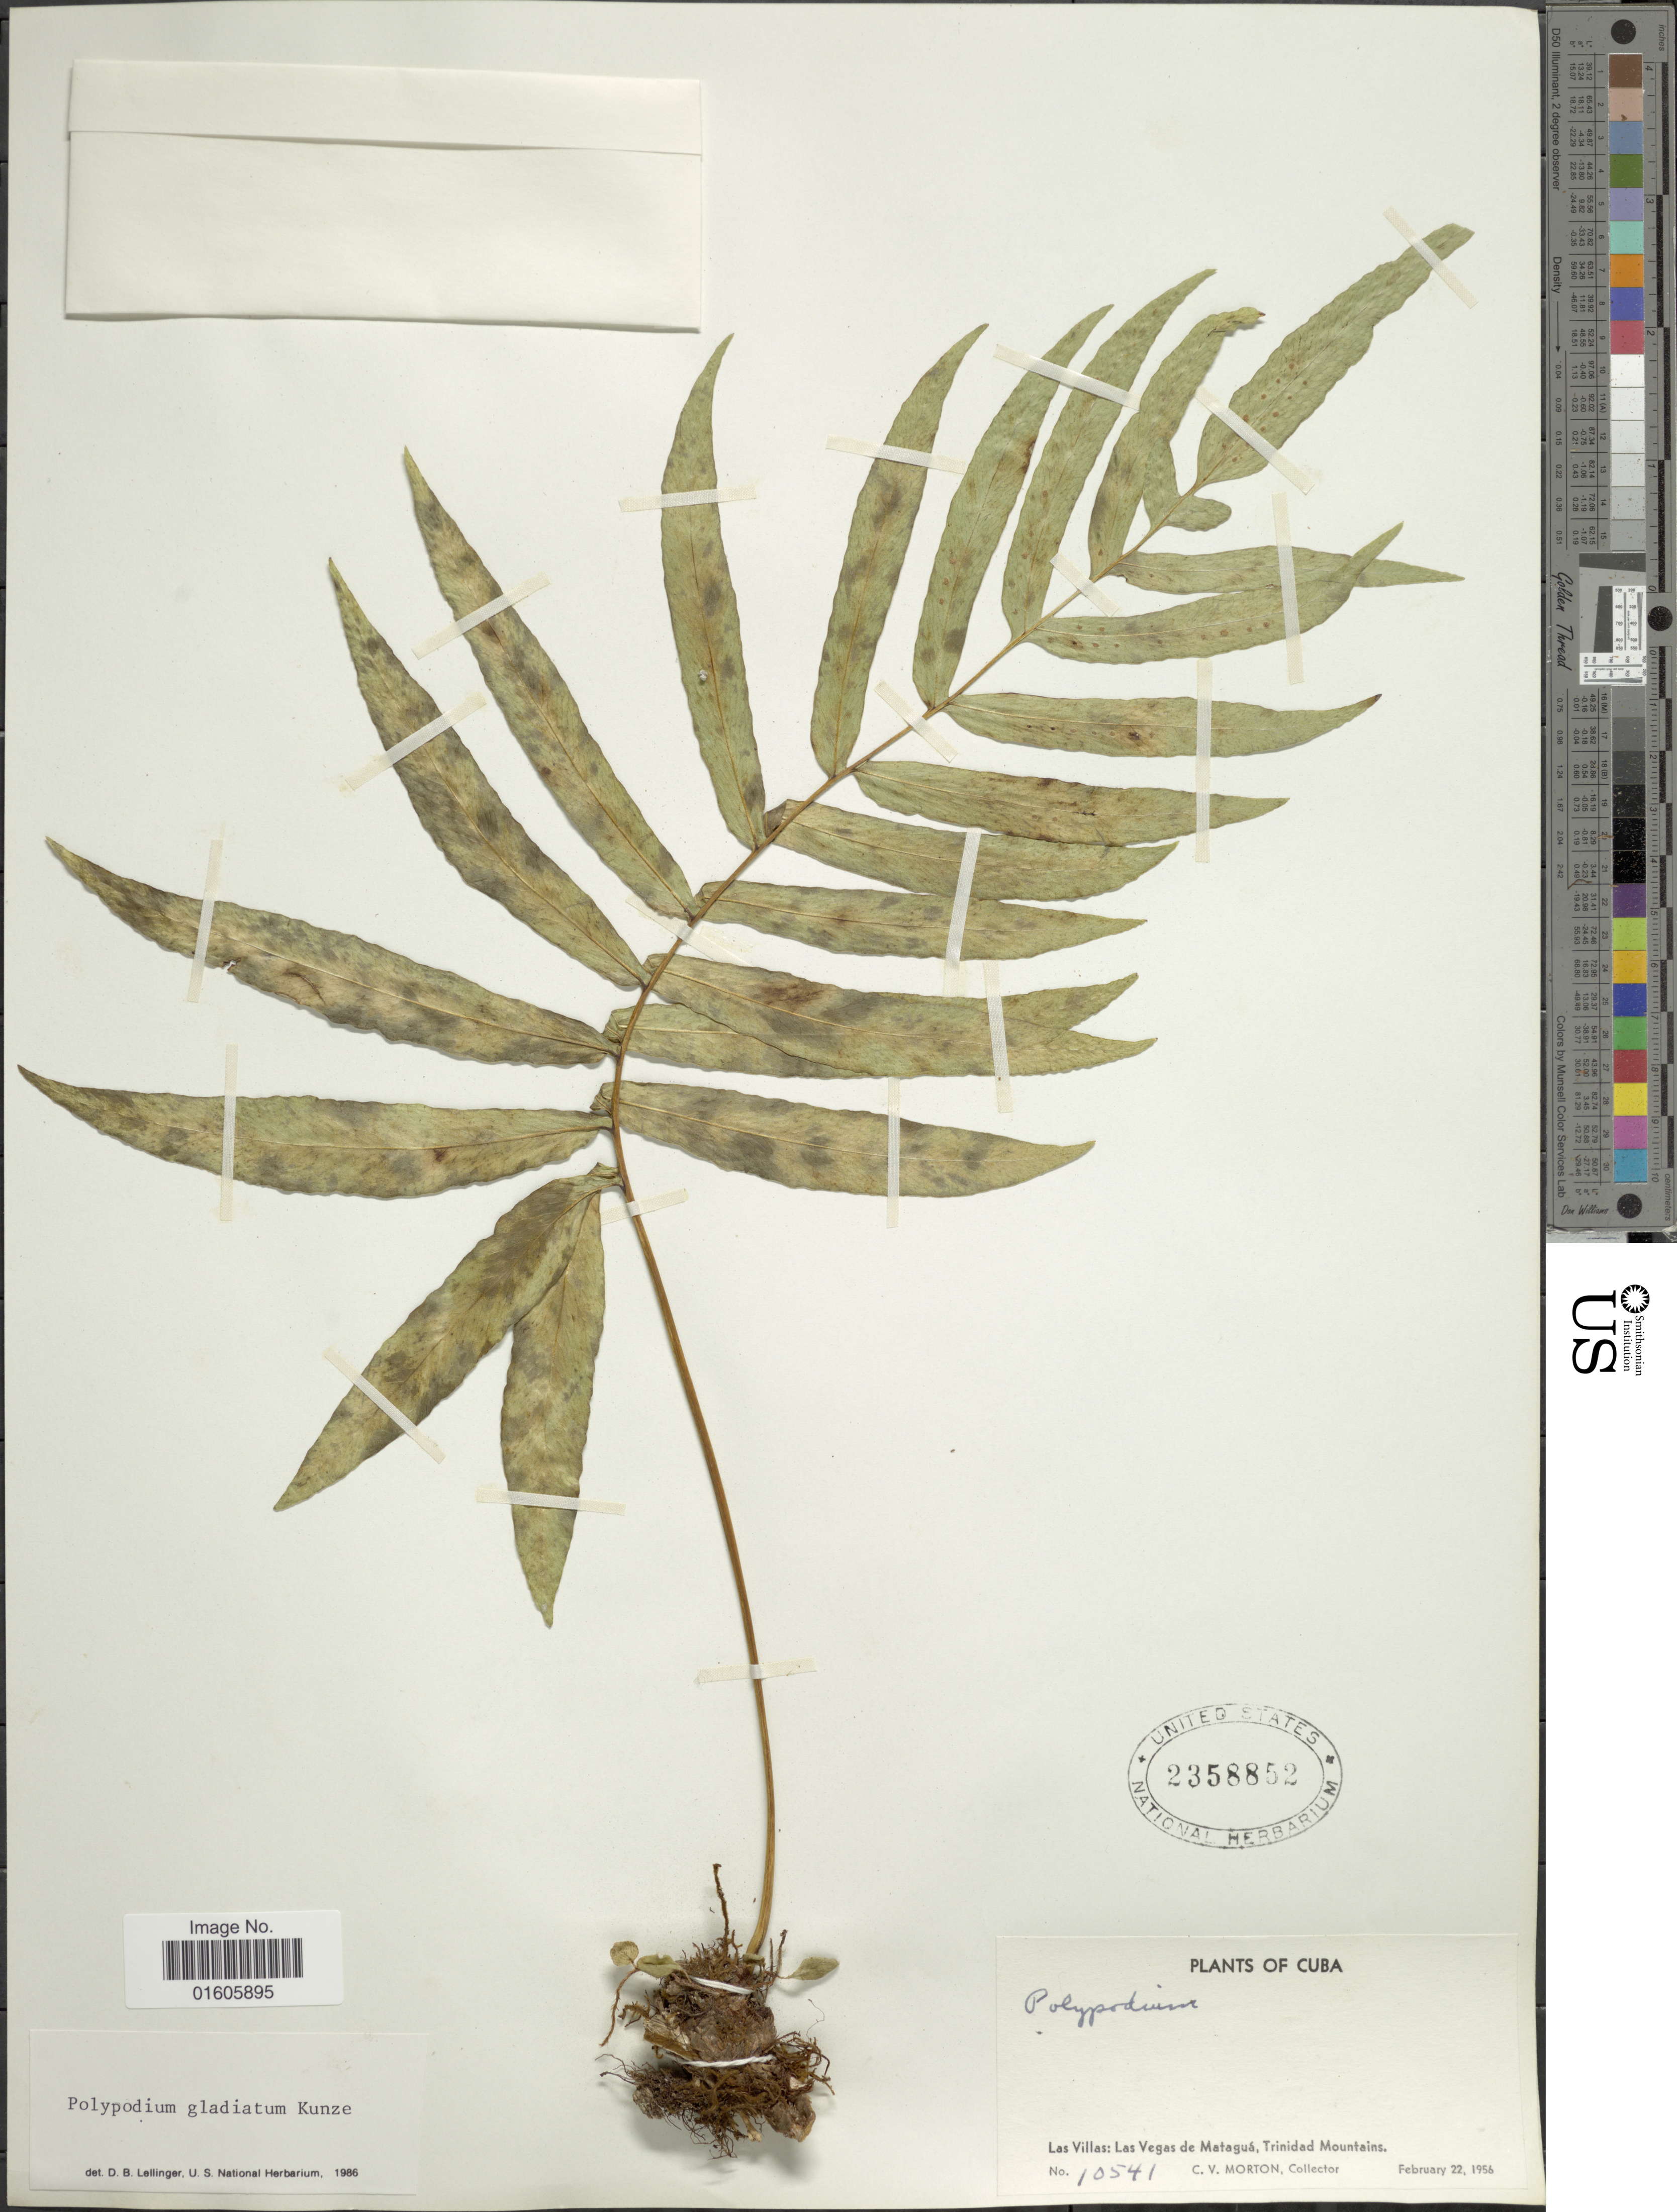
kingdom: Plantae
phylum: Tracheophyta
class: Polypodiopsida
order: Polypodiales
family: Polypodiaceae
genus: Serpocaulon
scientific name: Serpocaulon triseriale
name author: (Sw.) A.R. Sm.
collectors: C. V. Morton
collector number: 10541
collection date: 1956-02-22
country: Cuba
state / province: Las Villas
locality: Las Villas: Las Vegas de Mataguá, Trinidad Mountains.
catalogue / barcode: US 2358852